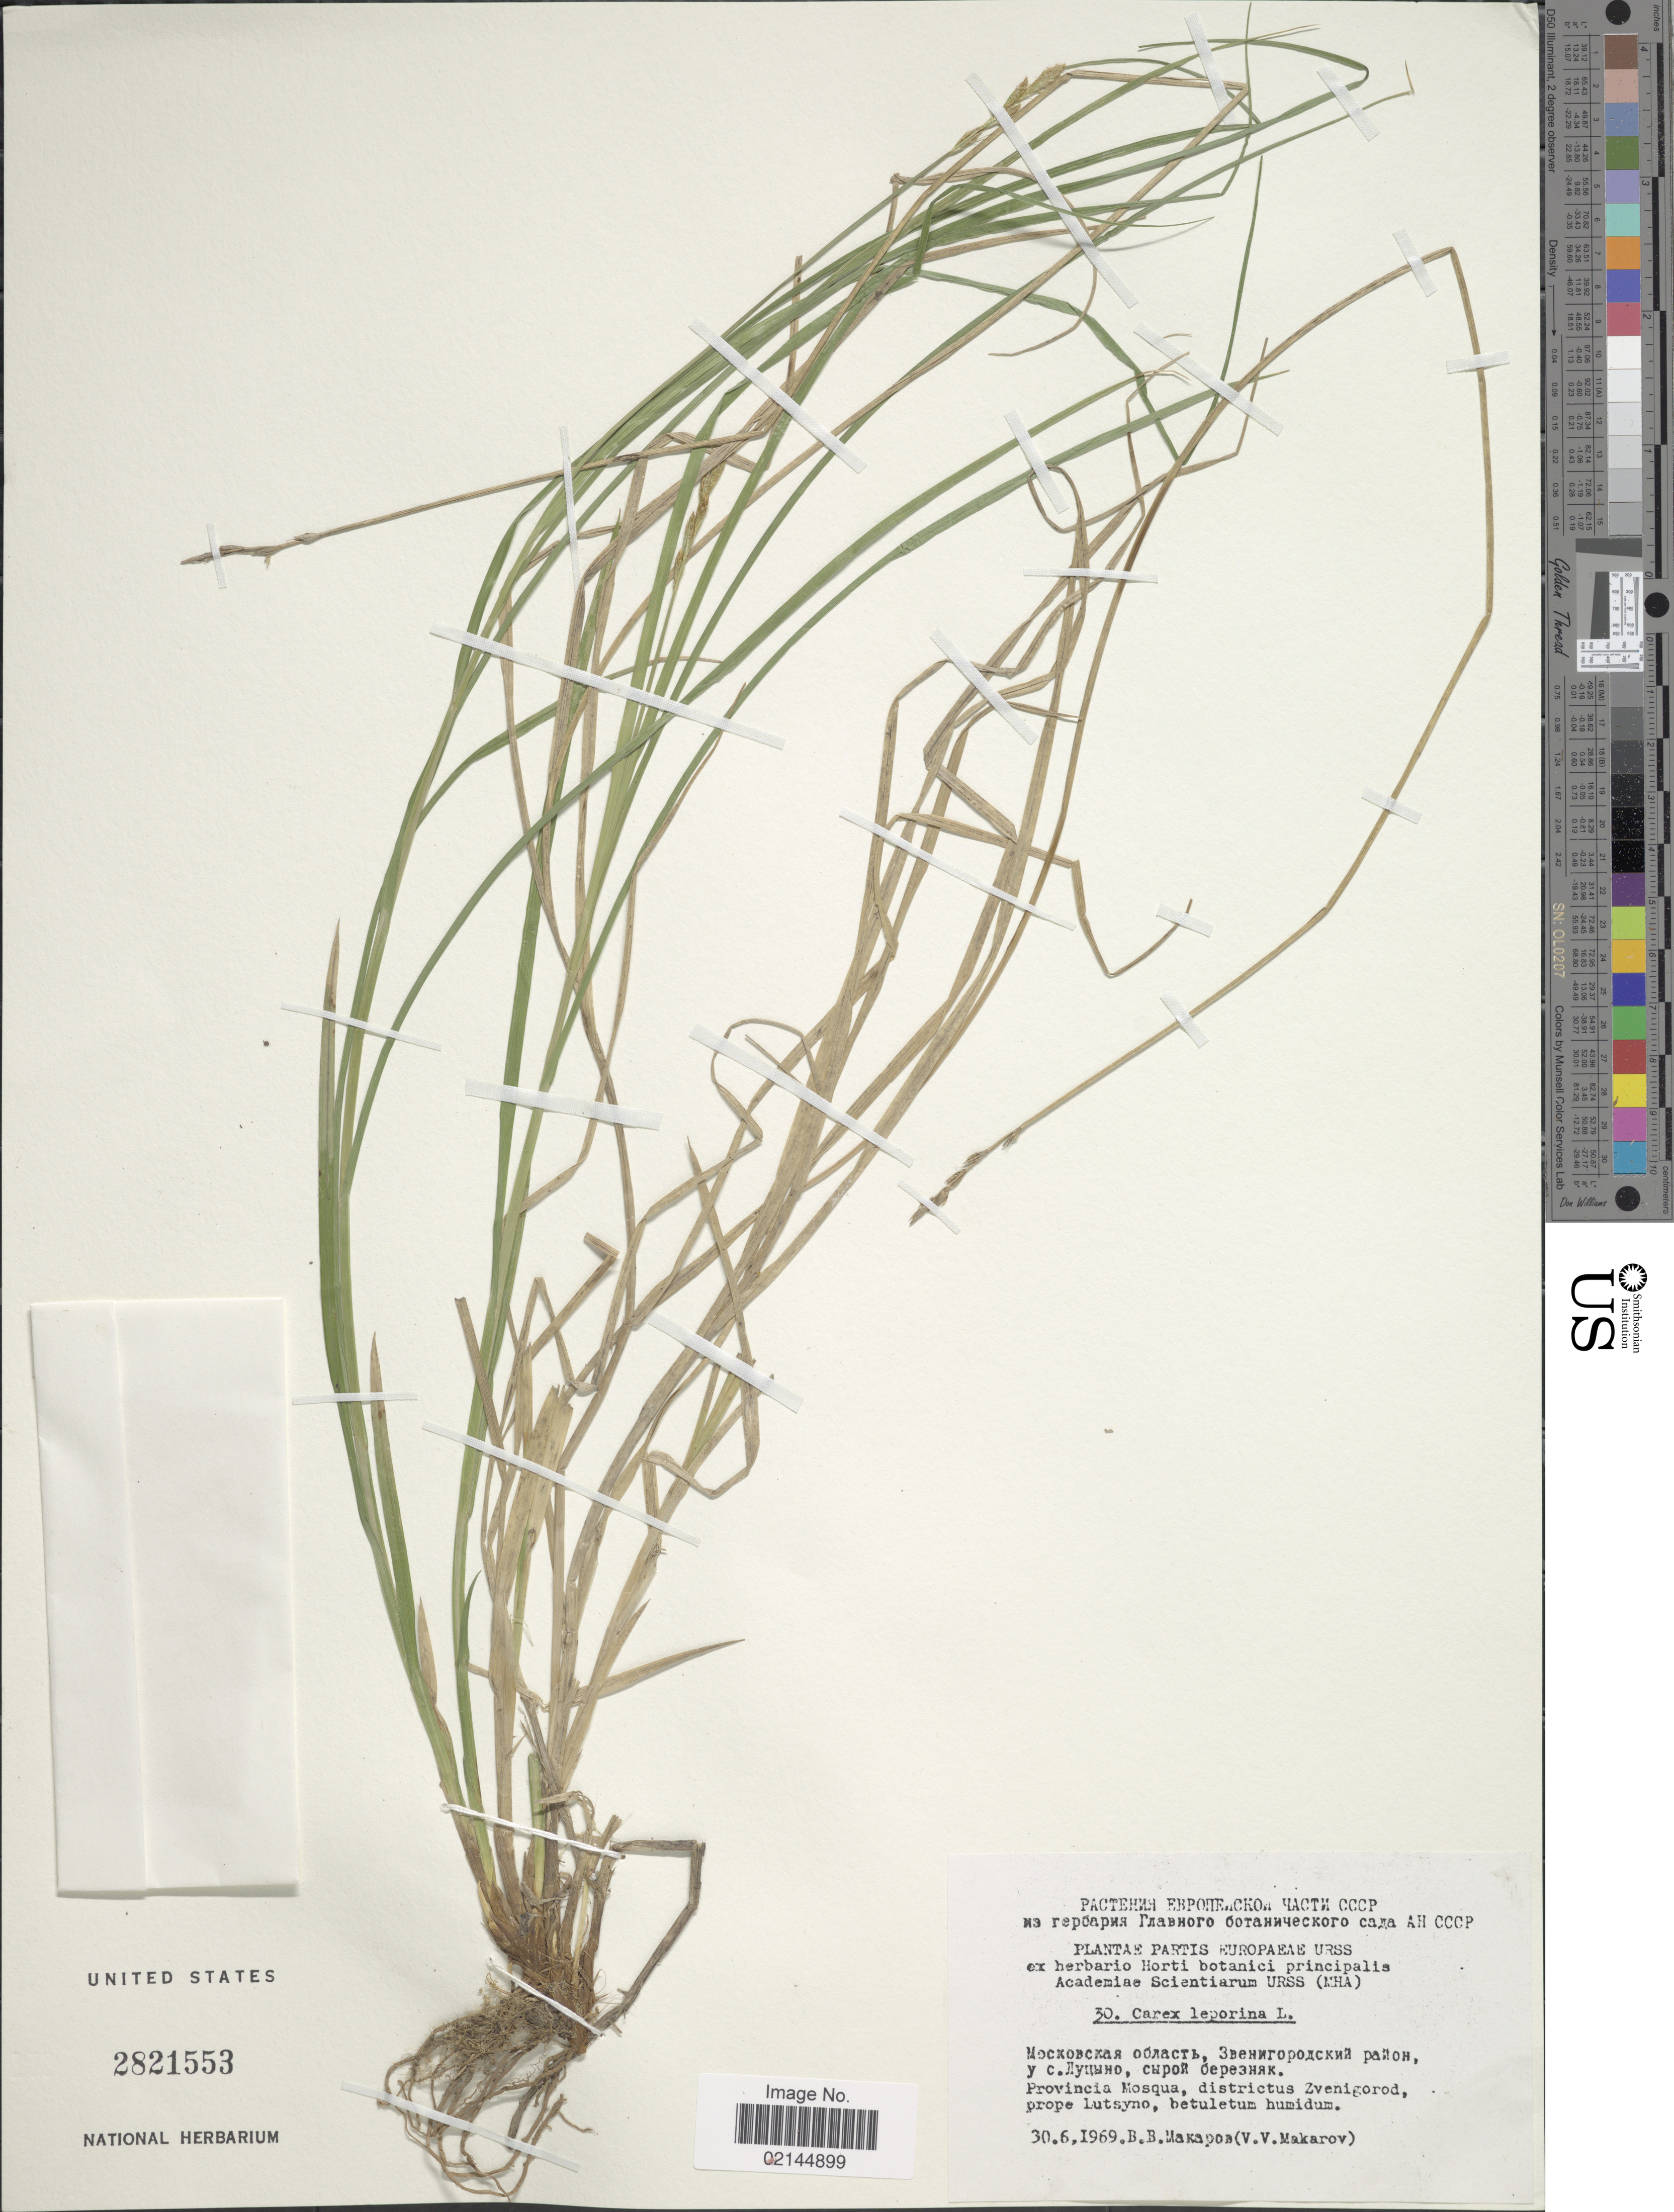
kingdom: Plantae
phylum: Tracheophyta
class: Liliopsida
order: Poales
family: Cyperaceae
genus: Carex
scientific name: Carex leporina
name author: L.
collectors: V. Makarov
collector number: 30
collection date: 1969-06-30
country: Russian Federation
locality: Provincia Mosqua, districtus Zvenigorod, prope Lutsyno, betuletum humidum.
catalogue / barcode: US 2821553